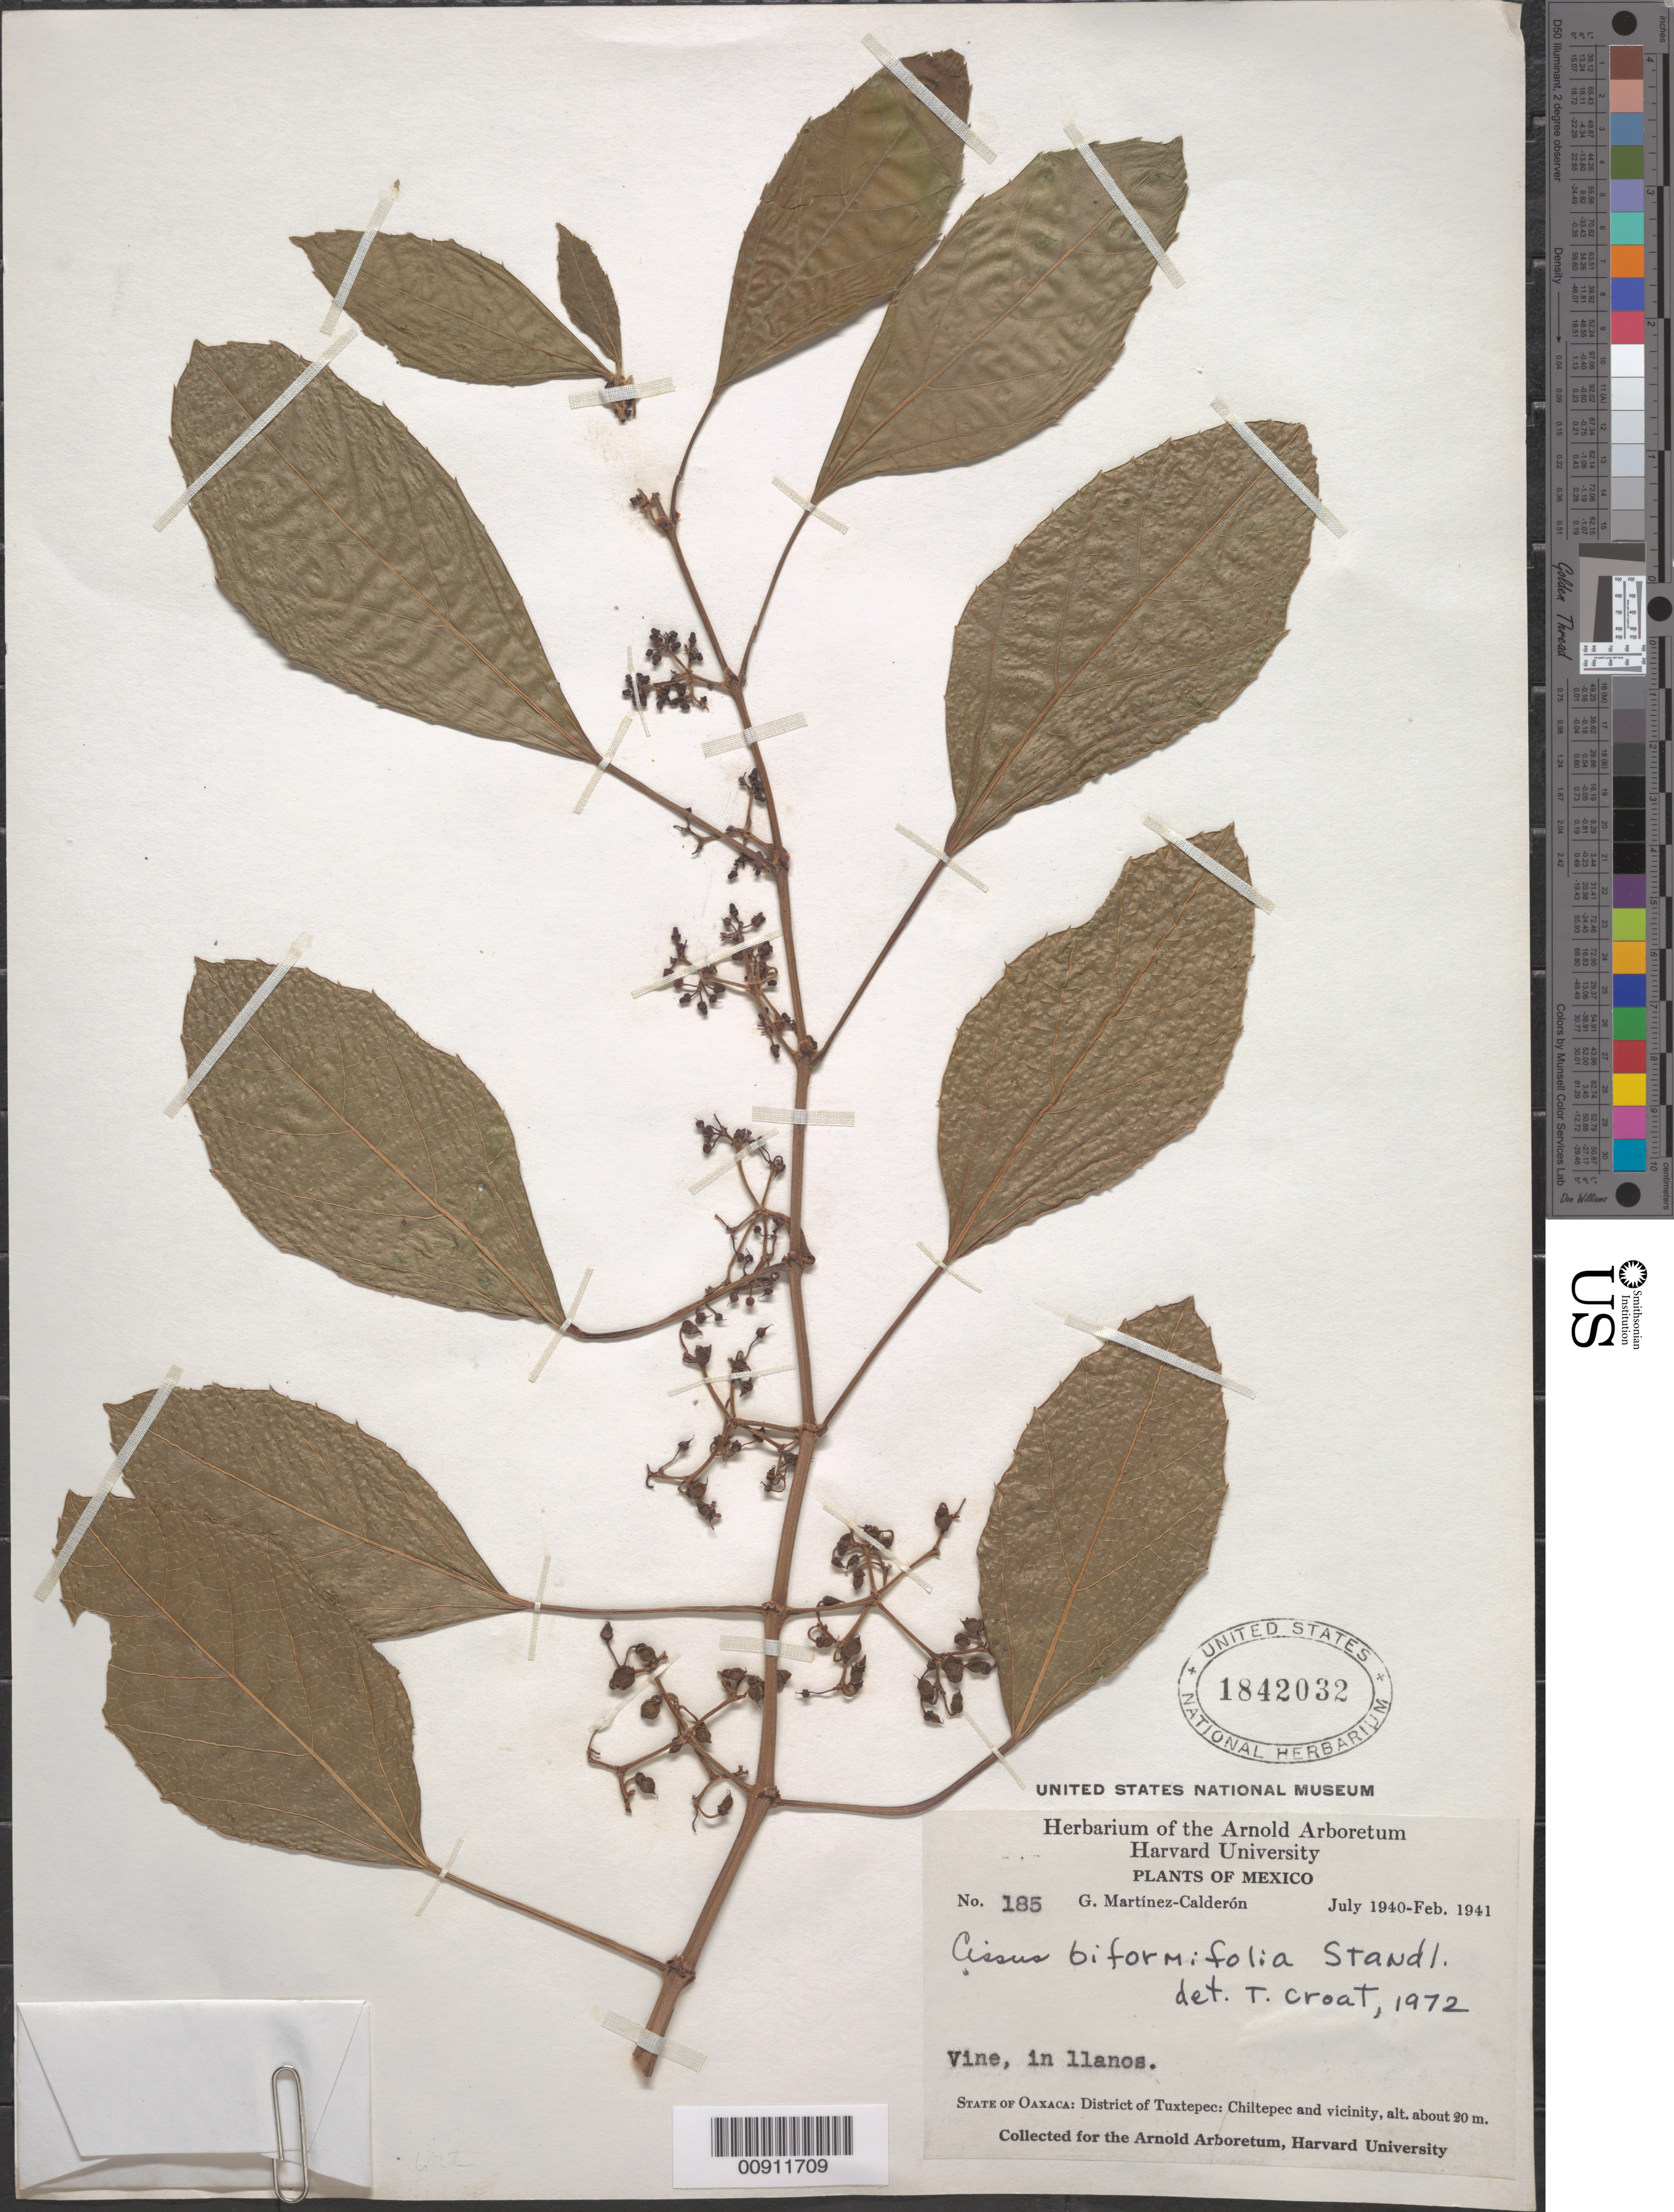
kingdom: Plantae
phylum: Tracheophyta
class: Magnoliopsida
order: Vitales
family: Vitaceae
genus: Cissus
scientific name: Cissus biformifolia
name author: Standl.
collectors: G. Martinez-C.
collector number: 185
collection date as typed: Jul 1940 to -- Feb 1941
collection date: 1940-07/1941-02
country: Mexico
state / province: Oaxaca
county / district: Tuxtepec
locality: State of Oaxaca: District of Tuxtepec: Chiltepec and vicinity.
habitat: In llanos.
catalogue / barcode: US 1842032